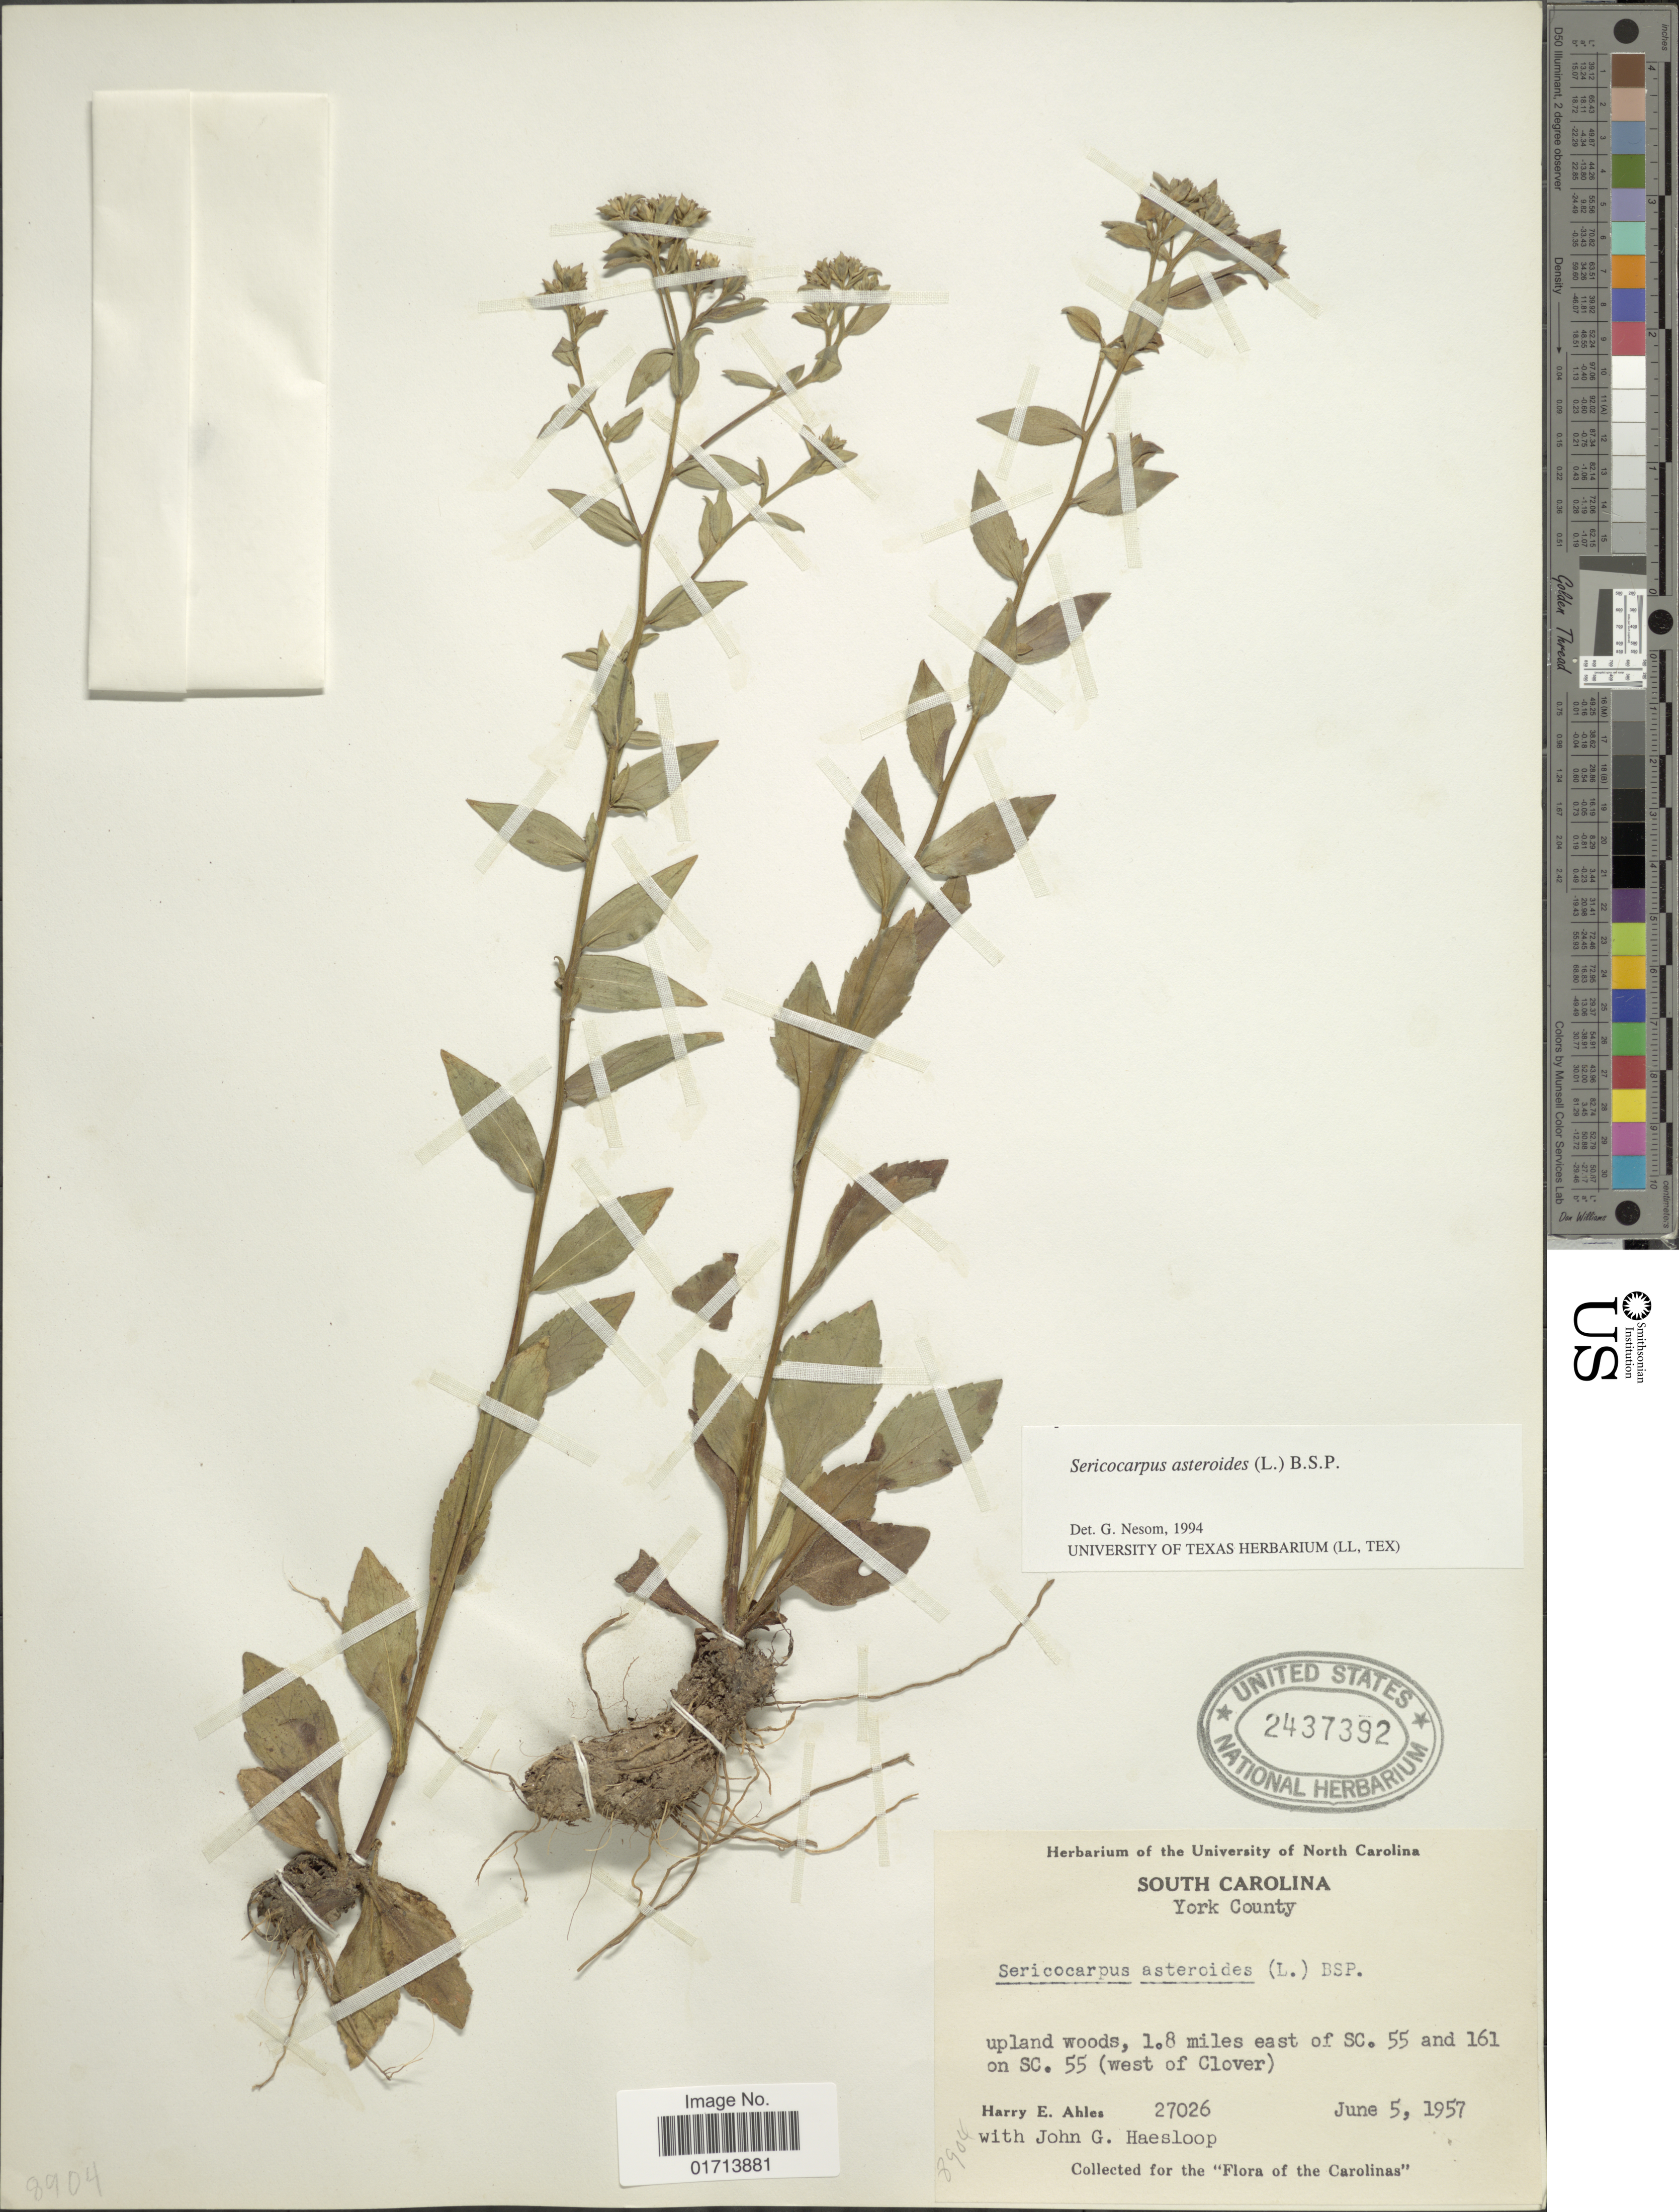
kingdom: Plantae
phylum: Tracheophyta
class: Magnoliopsida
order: Asterales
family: Asteraceae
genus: Sericocarpus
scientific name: Sericocarpus asteroides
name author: (L.) Britton, Stearns & Poggenb.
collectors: H. E. Ahles & J. Haesloop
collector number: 27026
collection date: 1957-06-05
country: United States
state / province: South Carolina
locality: York County, 1.8 miles east of SC. 55 and 161 on SC (west of Clover)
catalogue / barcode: US 2437392